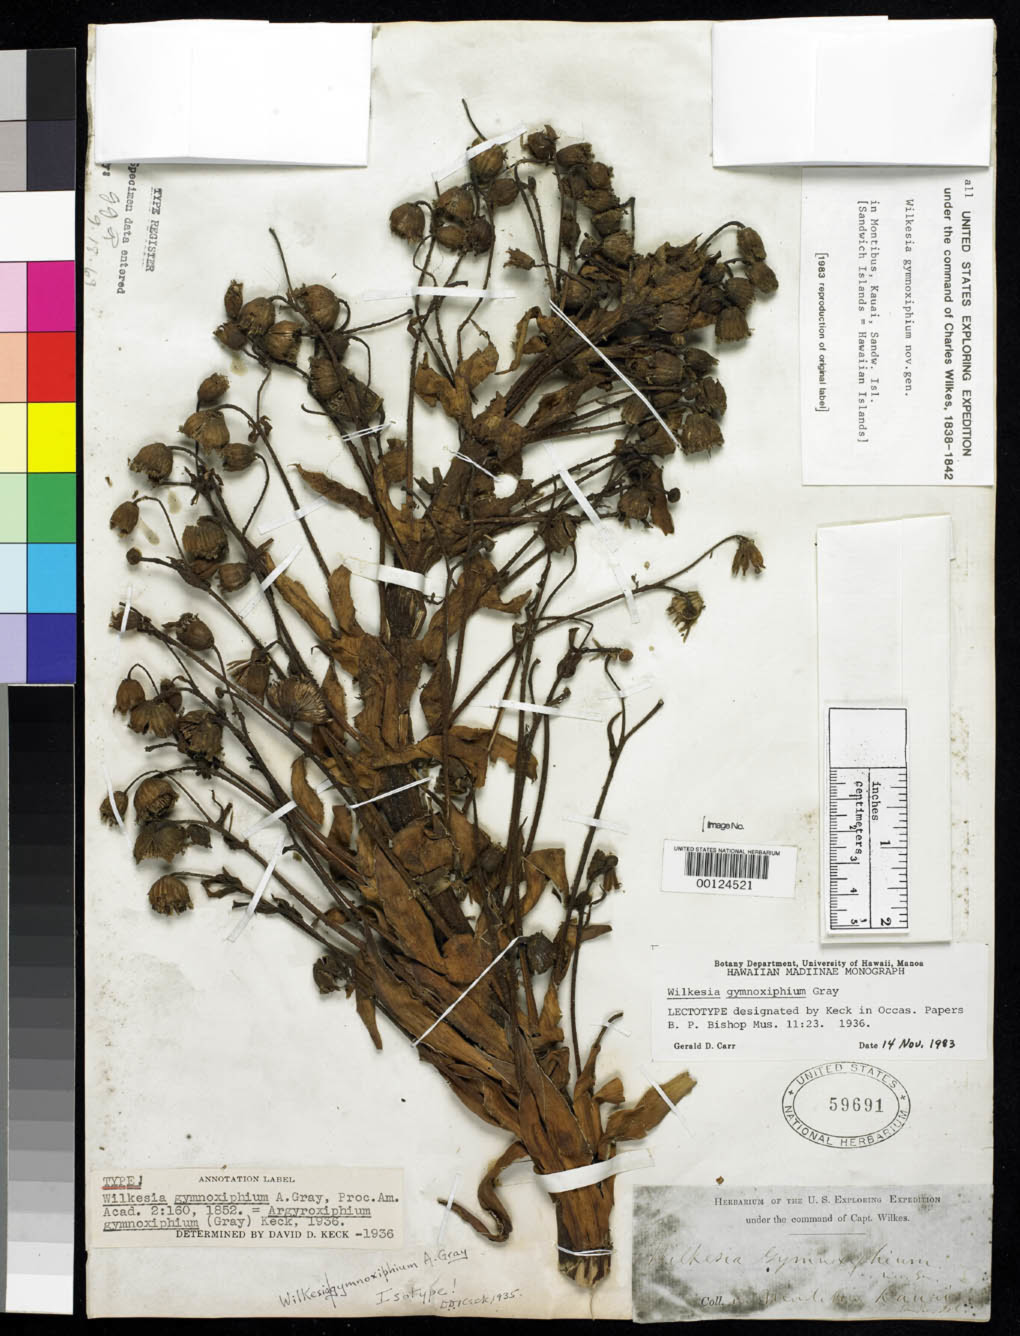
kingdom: Plantae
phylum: Tracheophyta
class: Magnoliopsida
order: Asterales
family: Asteraceae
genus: Wilkesia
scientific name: Wilkesia gymnoxiphium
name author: A. Gray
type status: Lectotype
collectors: Wilkes Explor. Exped.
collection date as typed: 1838 to -- --- 1842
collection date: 1838/1842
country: United States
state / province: Hawaii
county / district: Kauai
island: Kaua'i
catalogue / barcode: US 59691